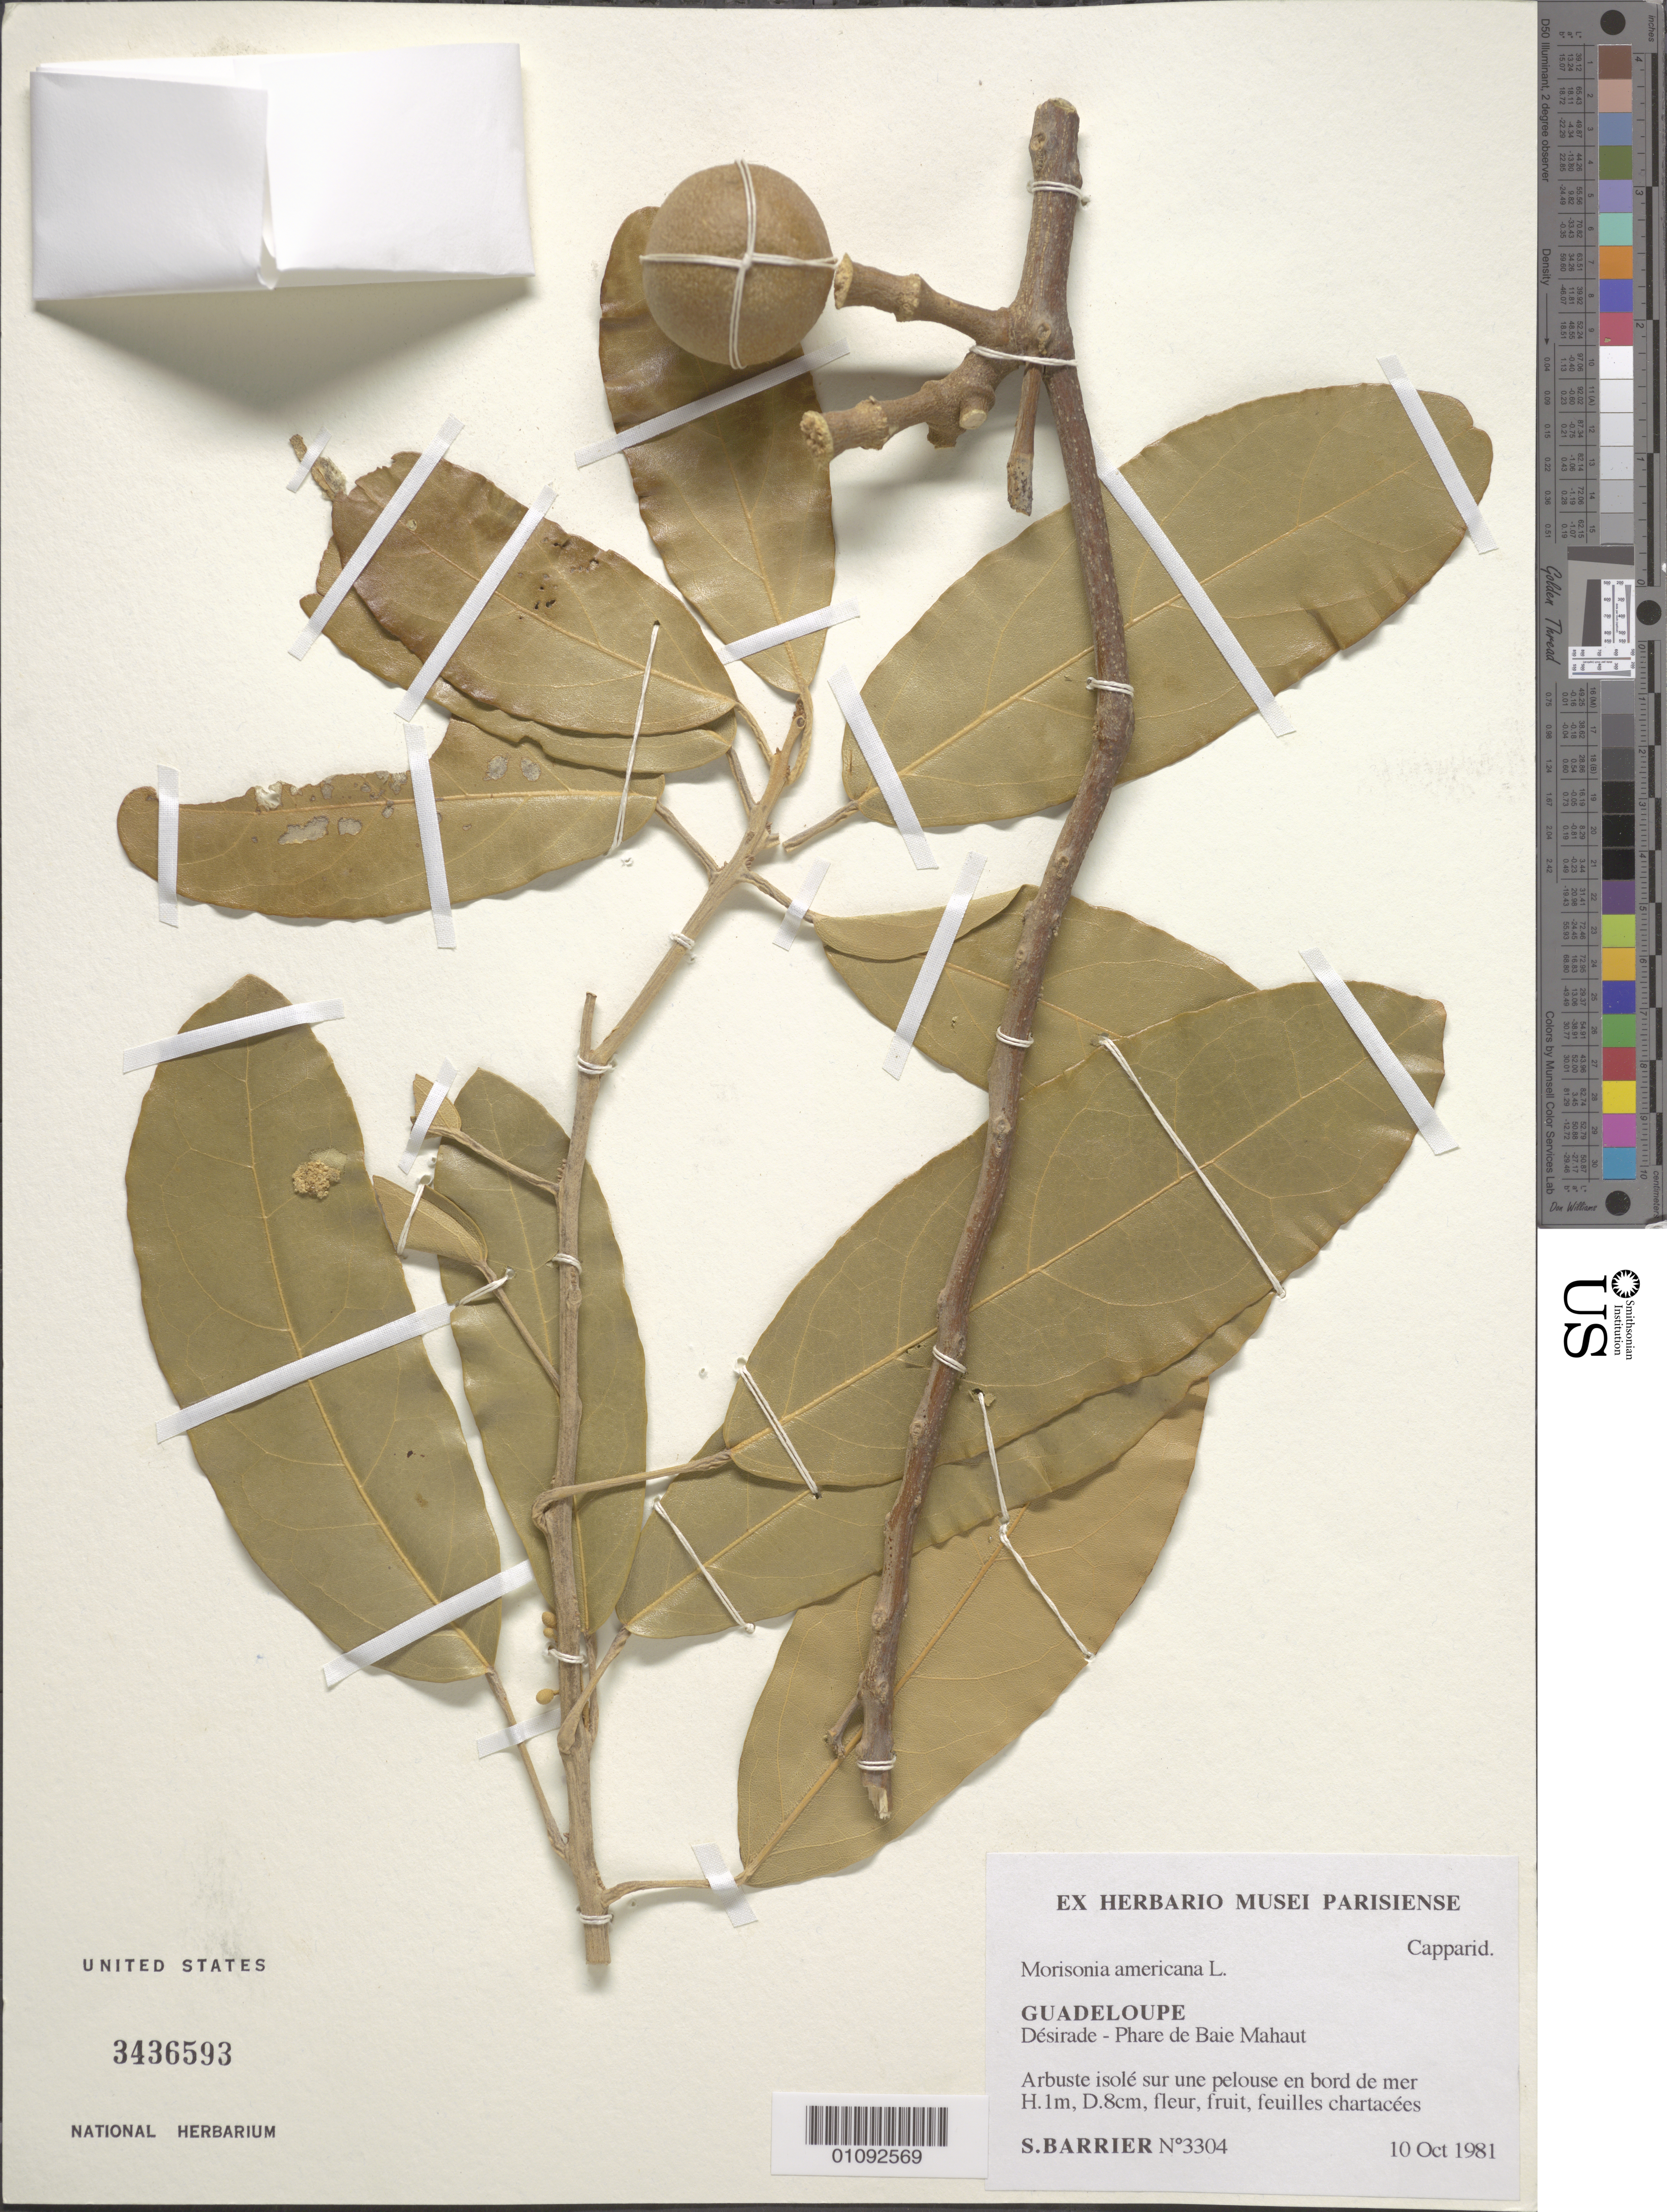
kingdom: Plantae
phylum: Tracheophyta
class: Magnoliopsida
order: Brassicales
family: Capparaceae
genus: Morisonia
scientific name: Morisonia americana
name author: L.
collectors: S. Barrier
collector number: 3304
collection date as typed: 10 Oct 1981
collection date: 1981-10-10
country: Guadeloupe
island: La Désirade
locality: Phare de Baie Mahaut.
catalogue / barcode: US 3436593